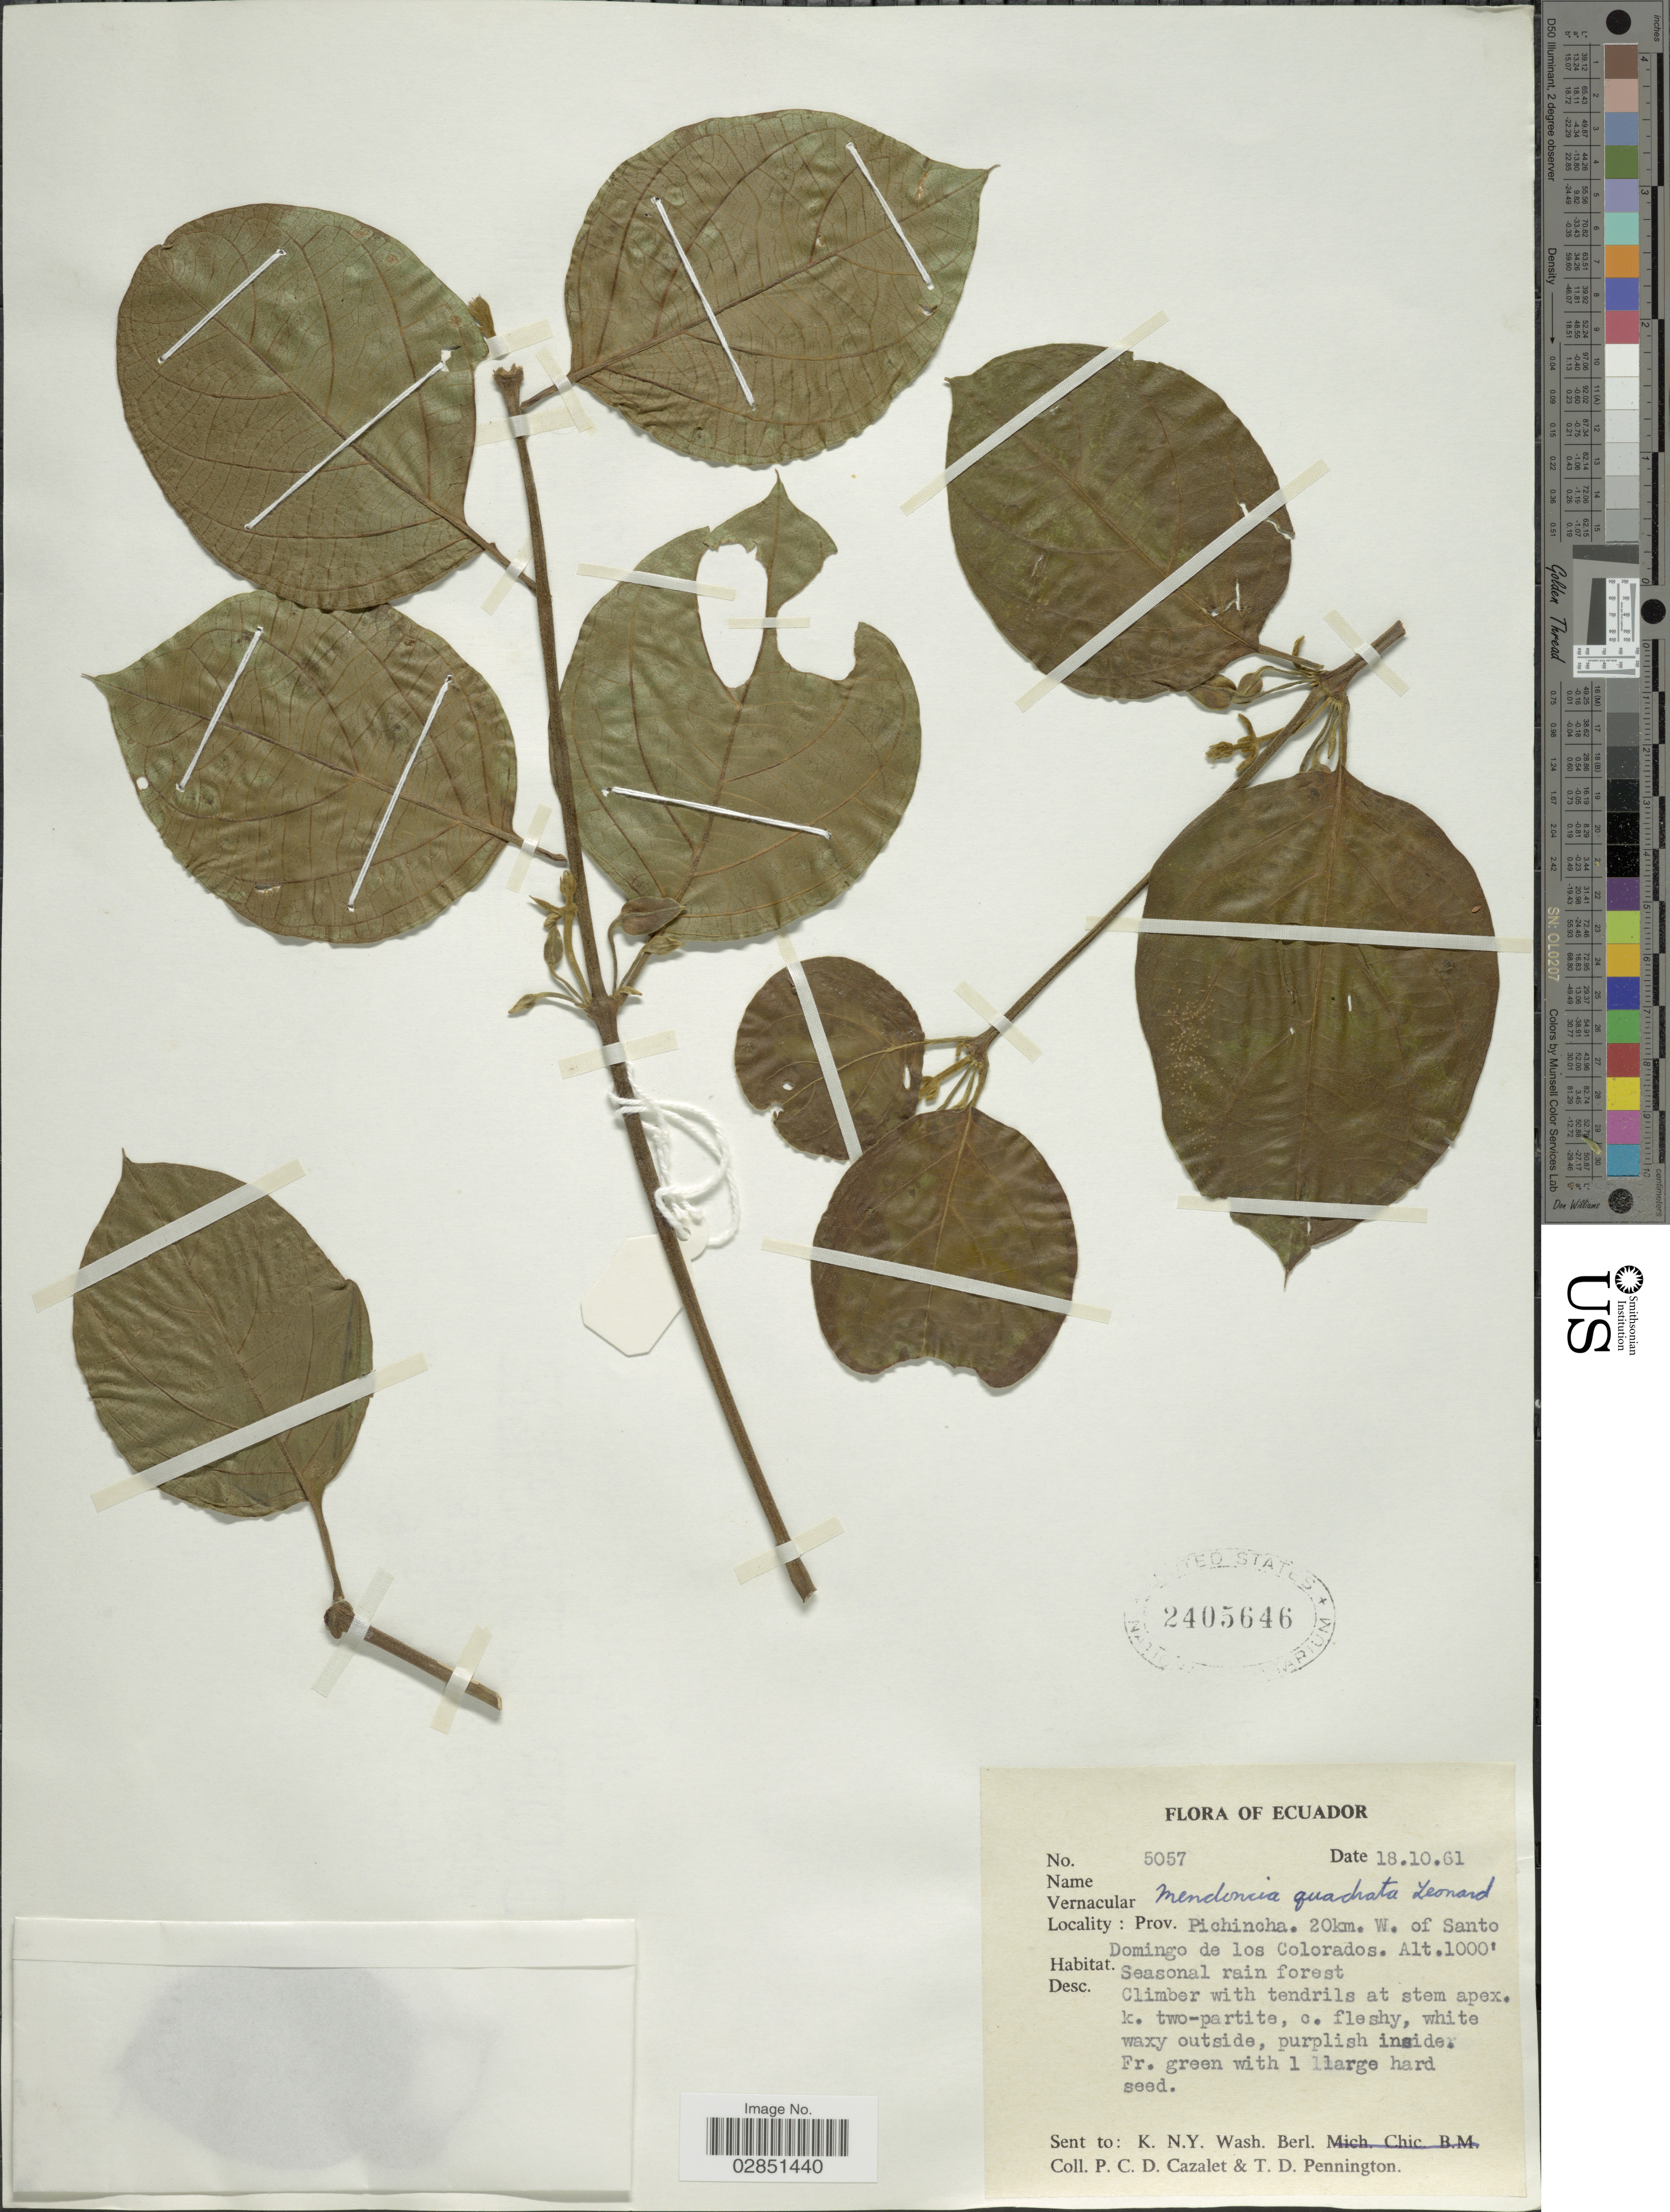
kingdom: Plantae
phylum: Tracheophyta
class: Magnoliopsida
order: Lamiales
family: Acanthaceae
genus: Mendoncia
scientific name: Mendoncia quadrata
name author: Wassh.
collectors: P. C. D. Cazalet & T. D. Pennington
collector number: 5057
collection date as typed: Transcribed d/m/y: 18/10/61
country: Ecuador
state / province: Pichincha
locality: Prov. Pichincha. 20km. W. of Santo Domingo de los Colorados.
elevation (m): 305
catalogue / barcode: US 2405646